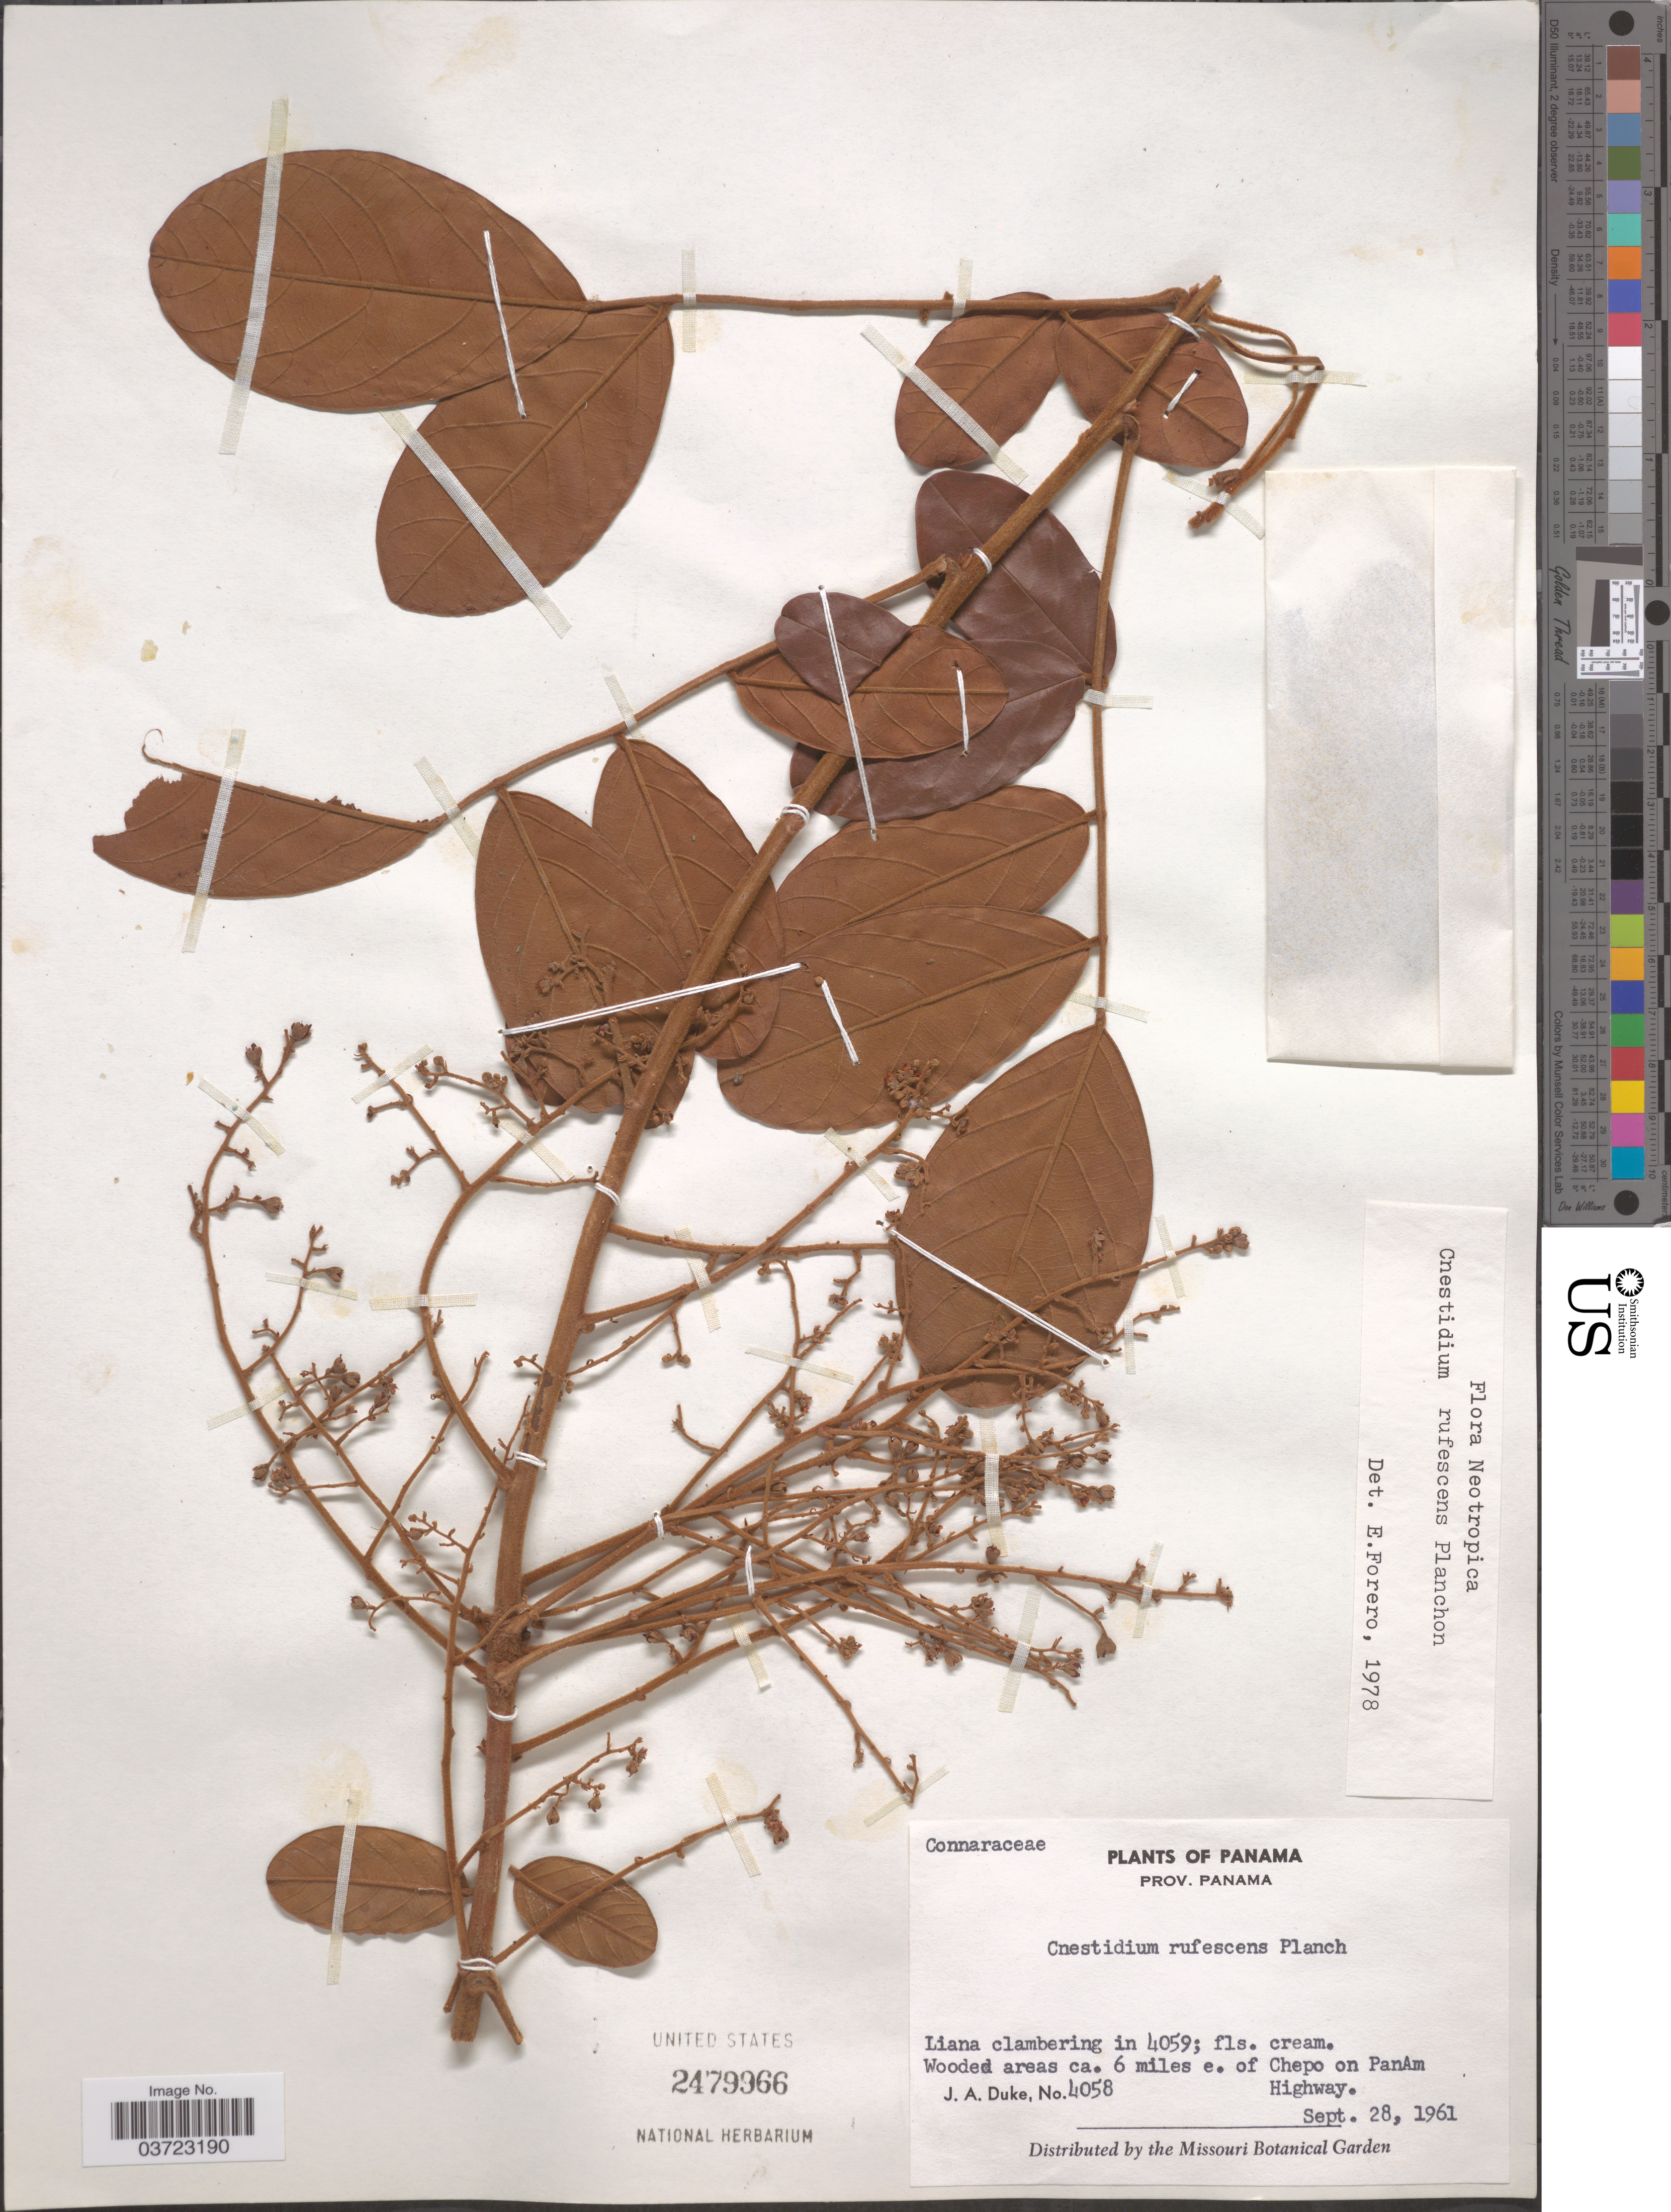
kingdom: Plantae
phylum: Tracheophyta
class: Magnoliopsida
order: Oxalidales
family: Connaraceae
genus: Cnestidium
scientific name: Cnestidium rufescens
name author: Planch.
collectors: J. A. Duke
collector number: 4058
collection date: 1961-09-28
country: Panama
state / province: Panamá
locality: Wooded areas ca. 6 miles e. of Chepo on PanAm Highway.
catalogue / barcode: US 2479966